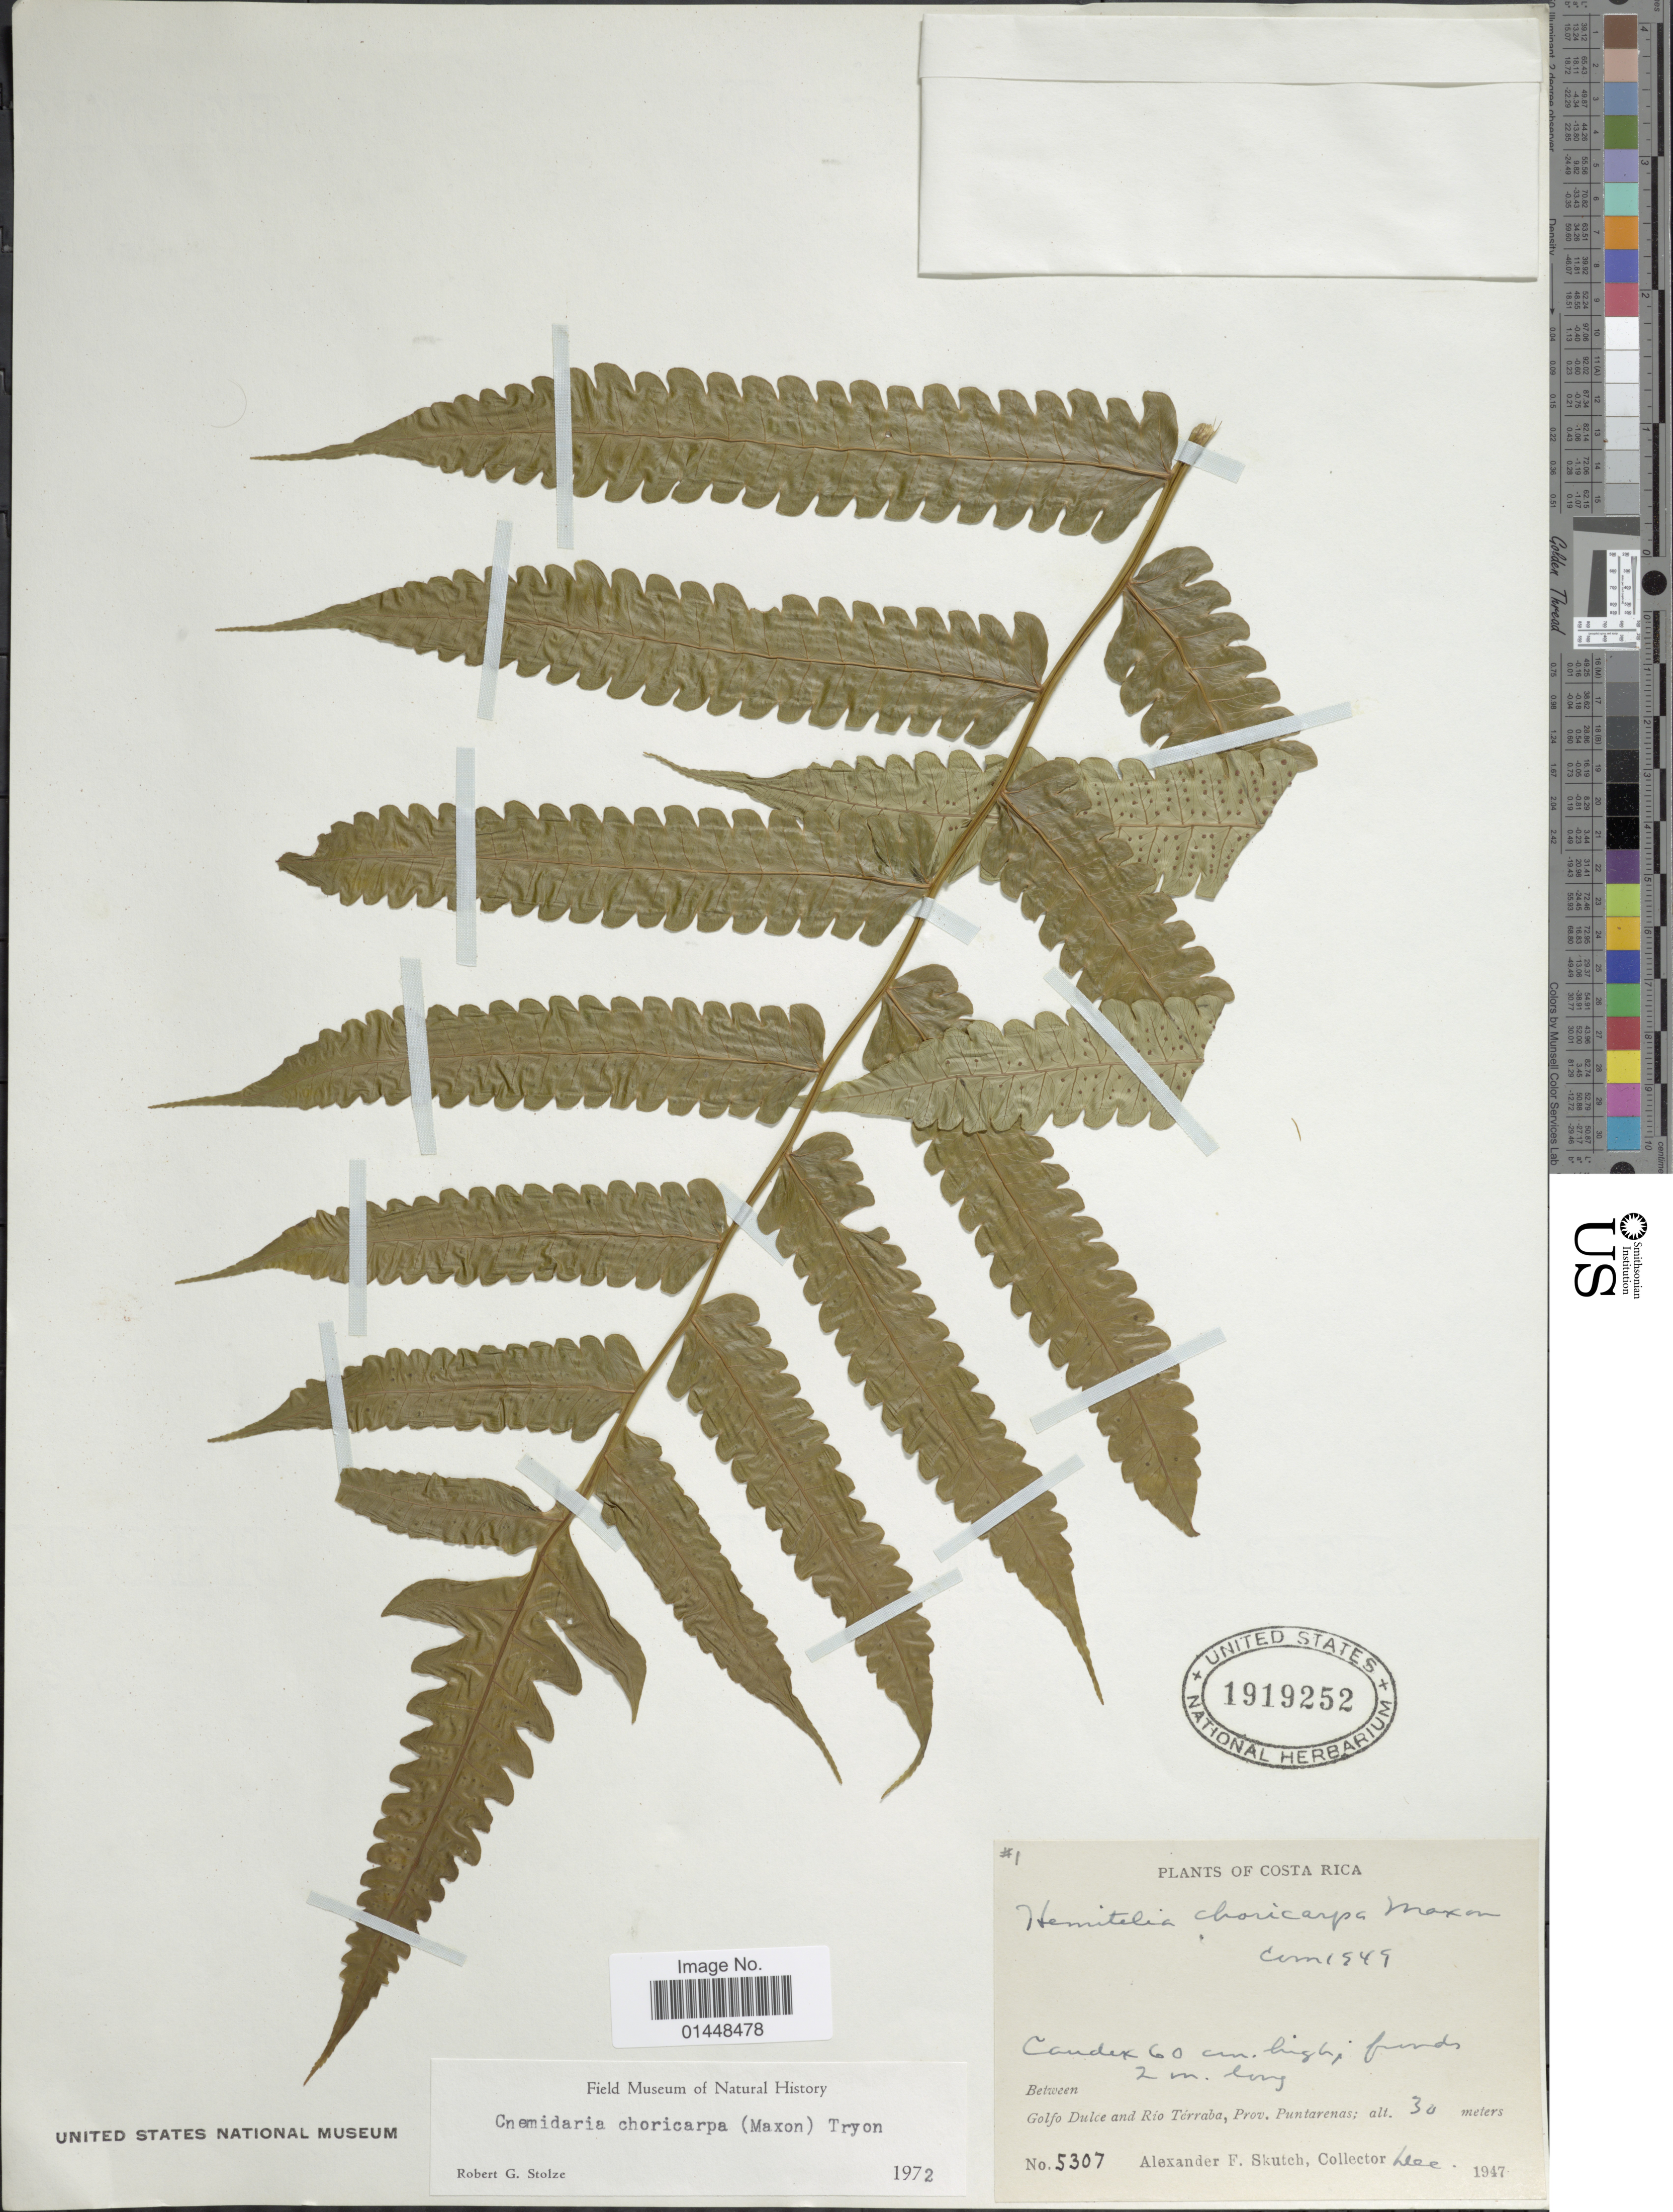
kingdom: Plantae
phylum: Tracheophyta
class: Polypodiopsida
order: Cyatheales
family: Cyatheaceae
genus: Cyathea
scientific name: Cyathea choricarpa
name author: (Maxon) Domin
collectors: A. F. Skutch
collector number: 5307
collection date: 1947-12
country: Costa Rica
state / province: Puntarenas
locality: Between Golfo Dulce and Rio Terraba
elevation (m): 30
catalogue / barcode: US 1919252